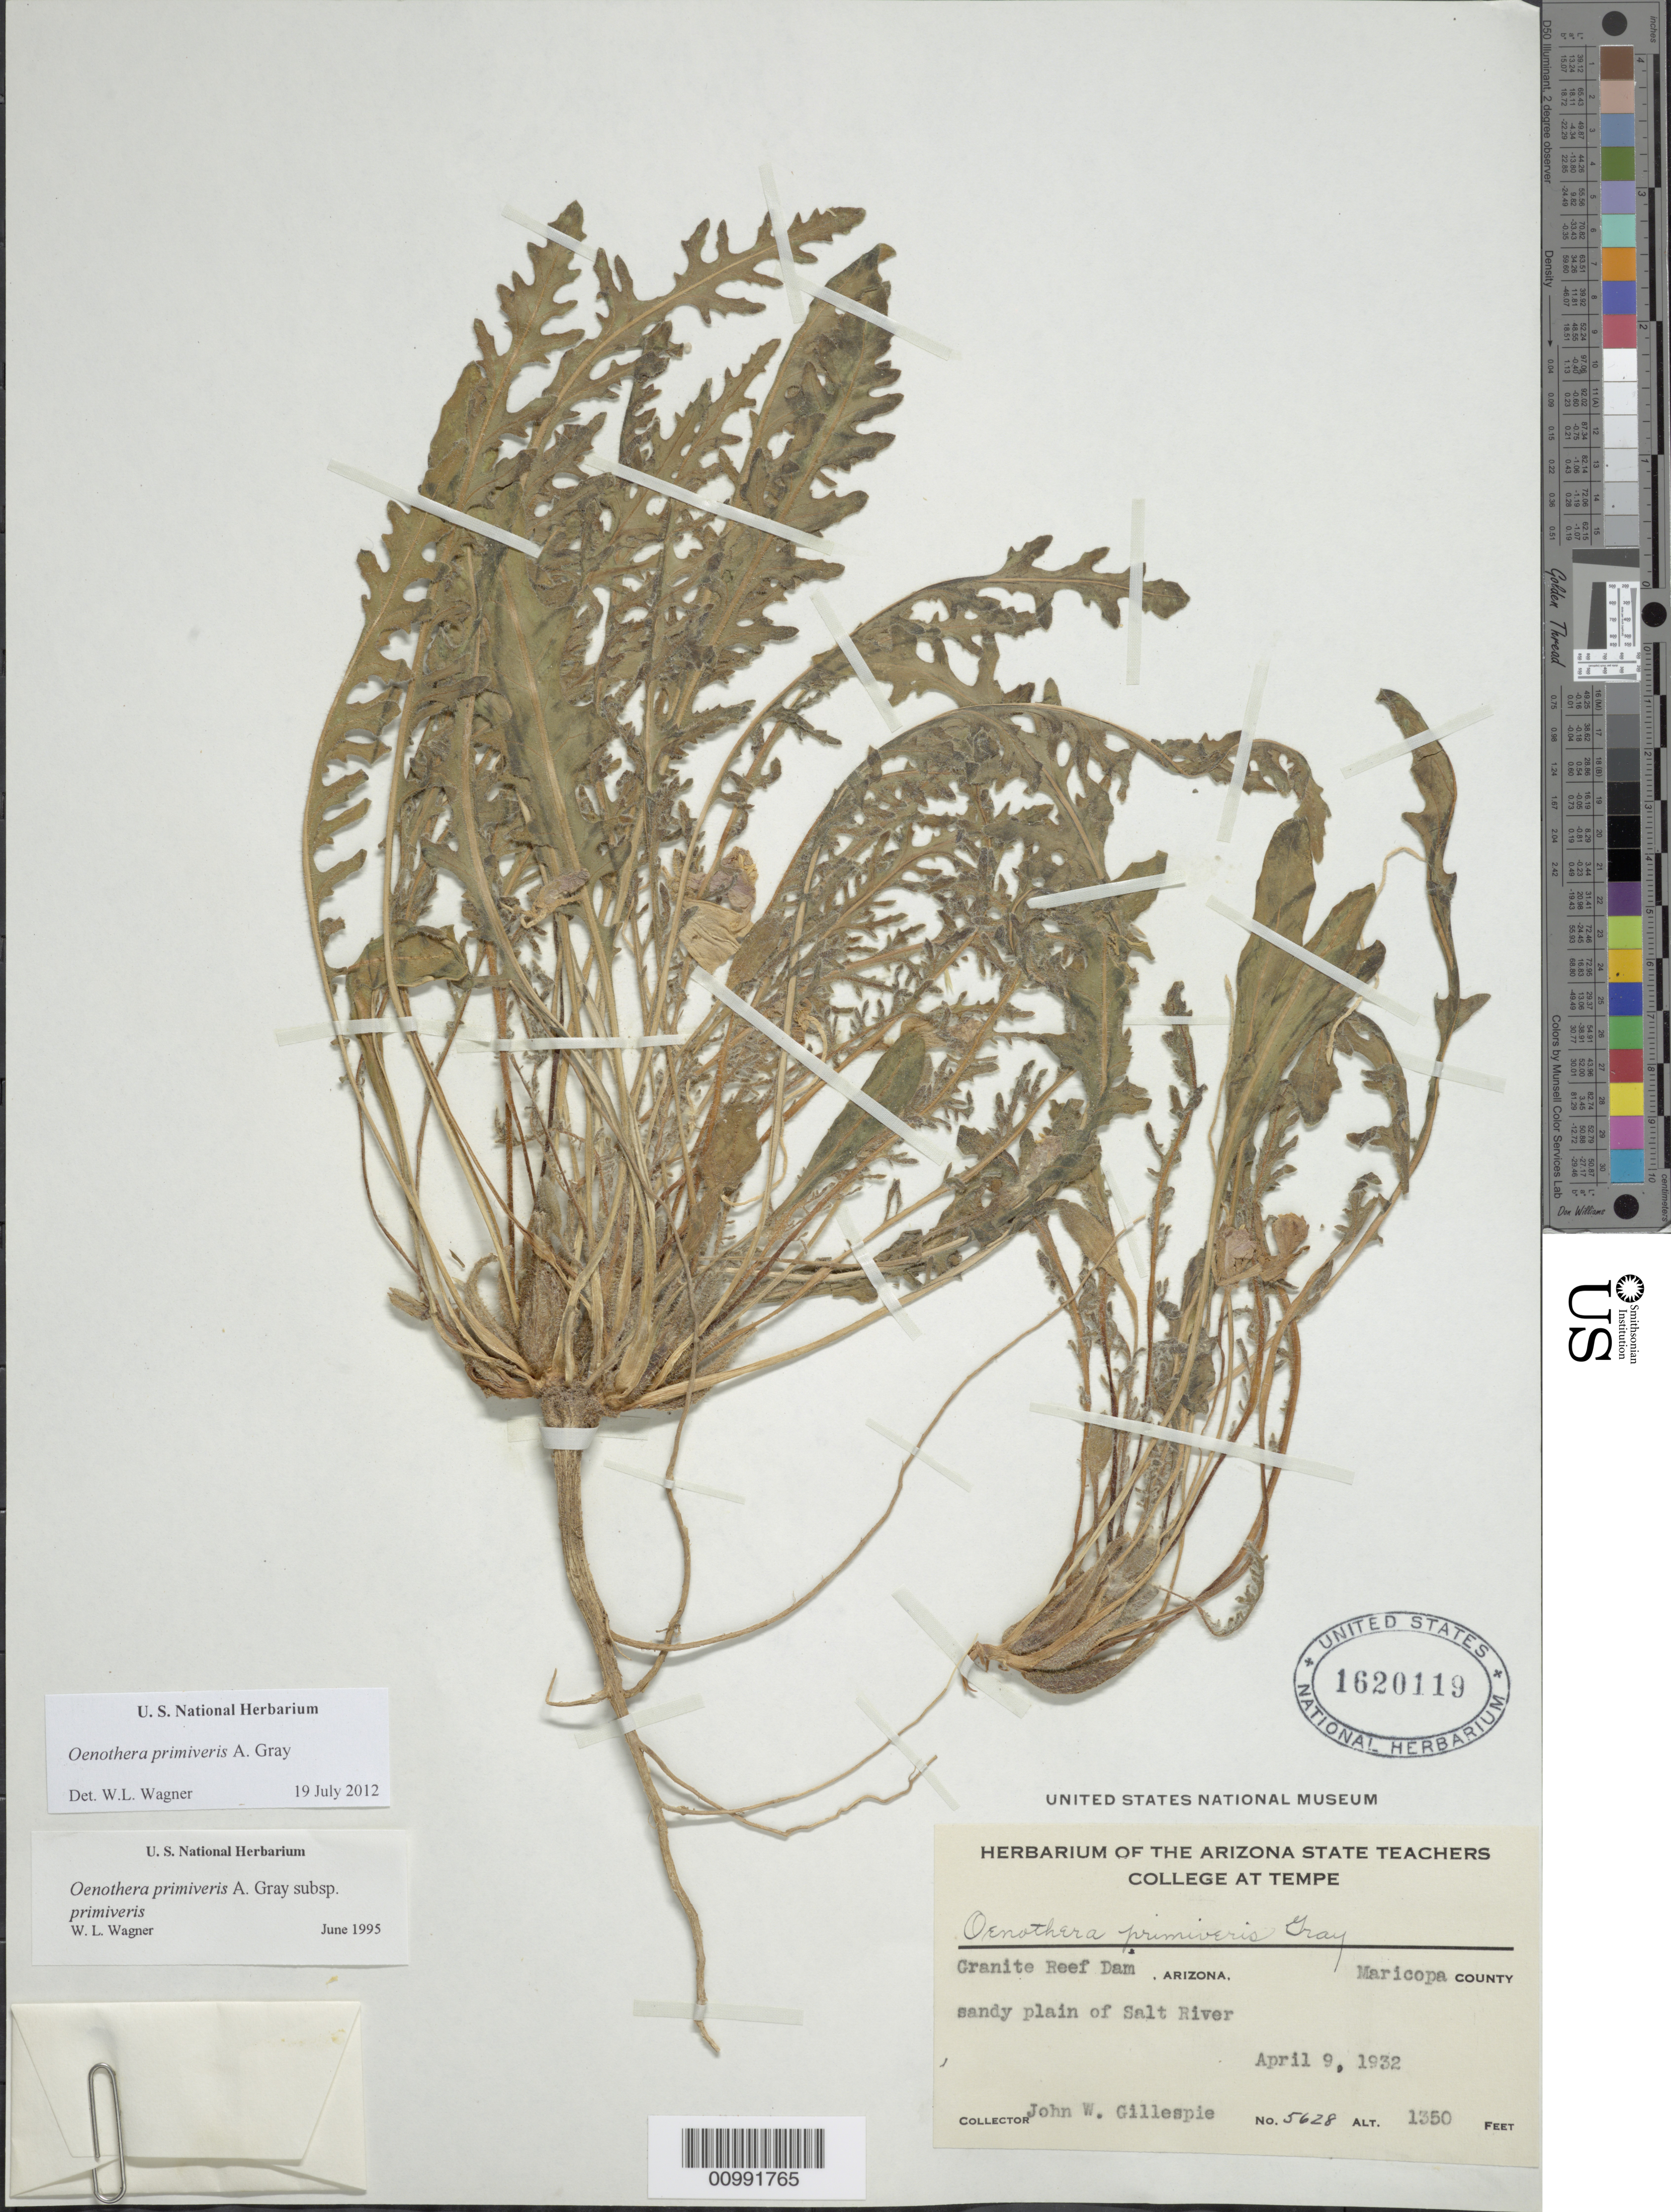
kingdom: Plantae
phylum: Tracheophyta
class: Magnoliopsida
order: Myrtales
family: Onagraceae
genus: Oenothera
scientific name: Oenothera primiveris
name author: A. Gray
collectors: J. W. Gillespie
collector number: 5628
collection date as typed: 09 Apr 1932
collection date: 1932-04-09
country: United States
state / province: Arizona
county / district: Maricopa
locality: Granite Reef Dam, sandy plain of Salt River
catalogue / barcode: US 1620119